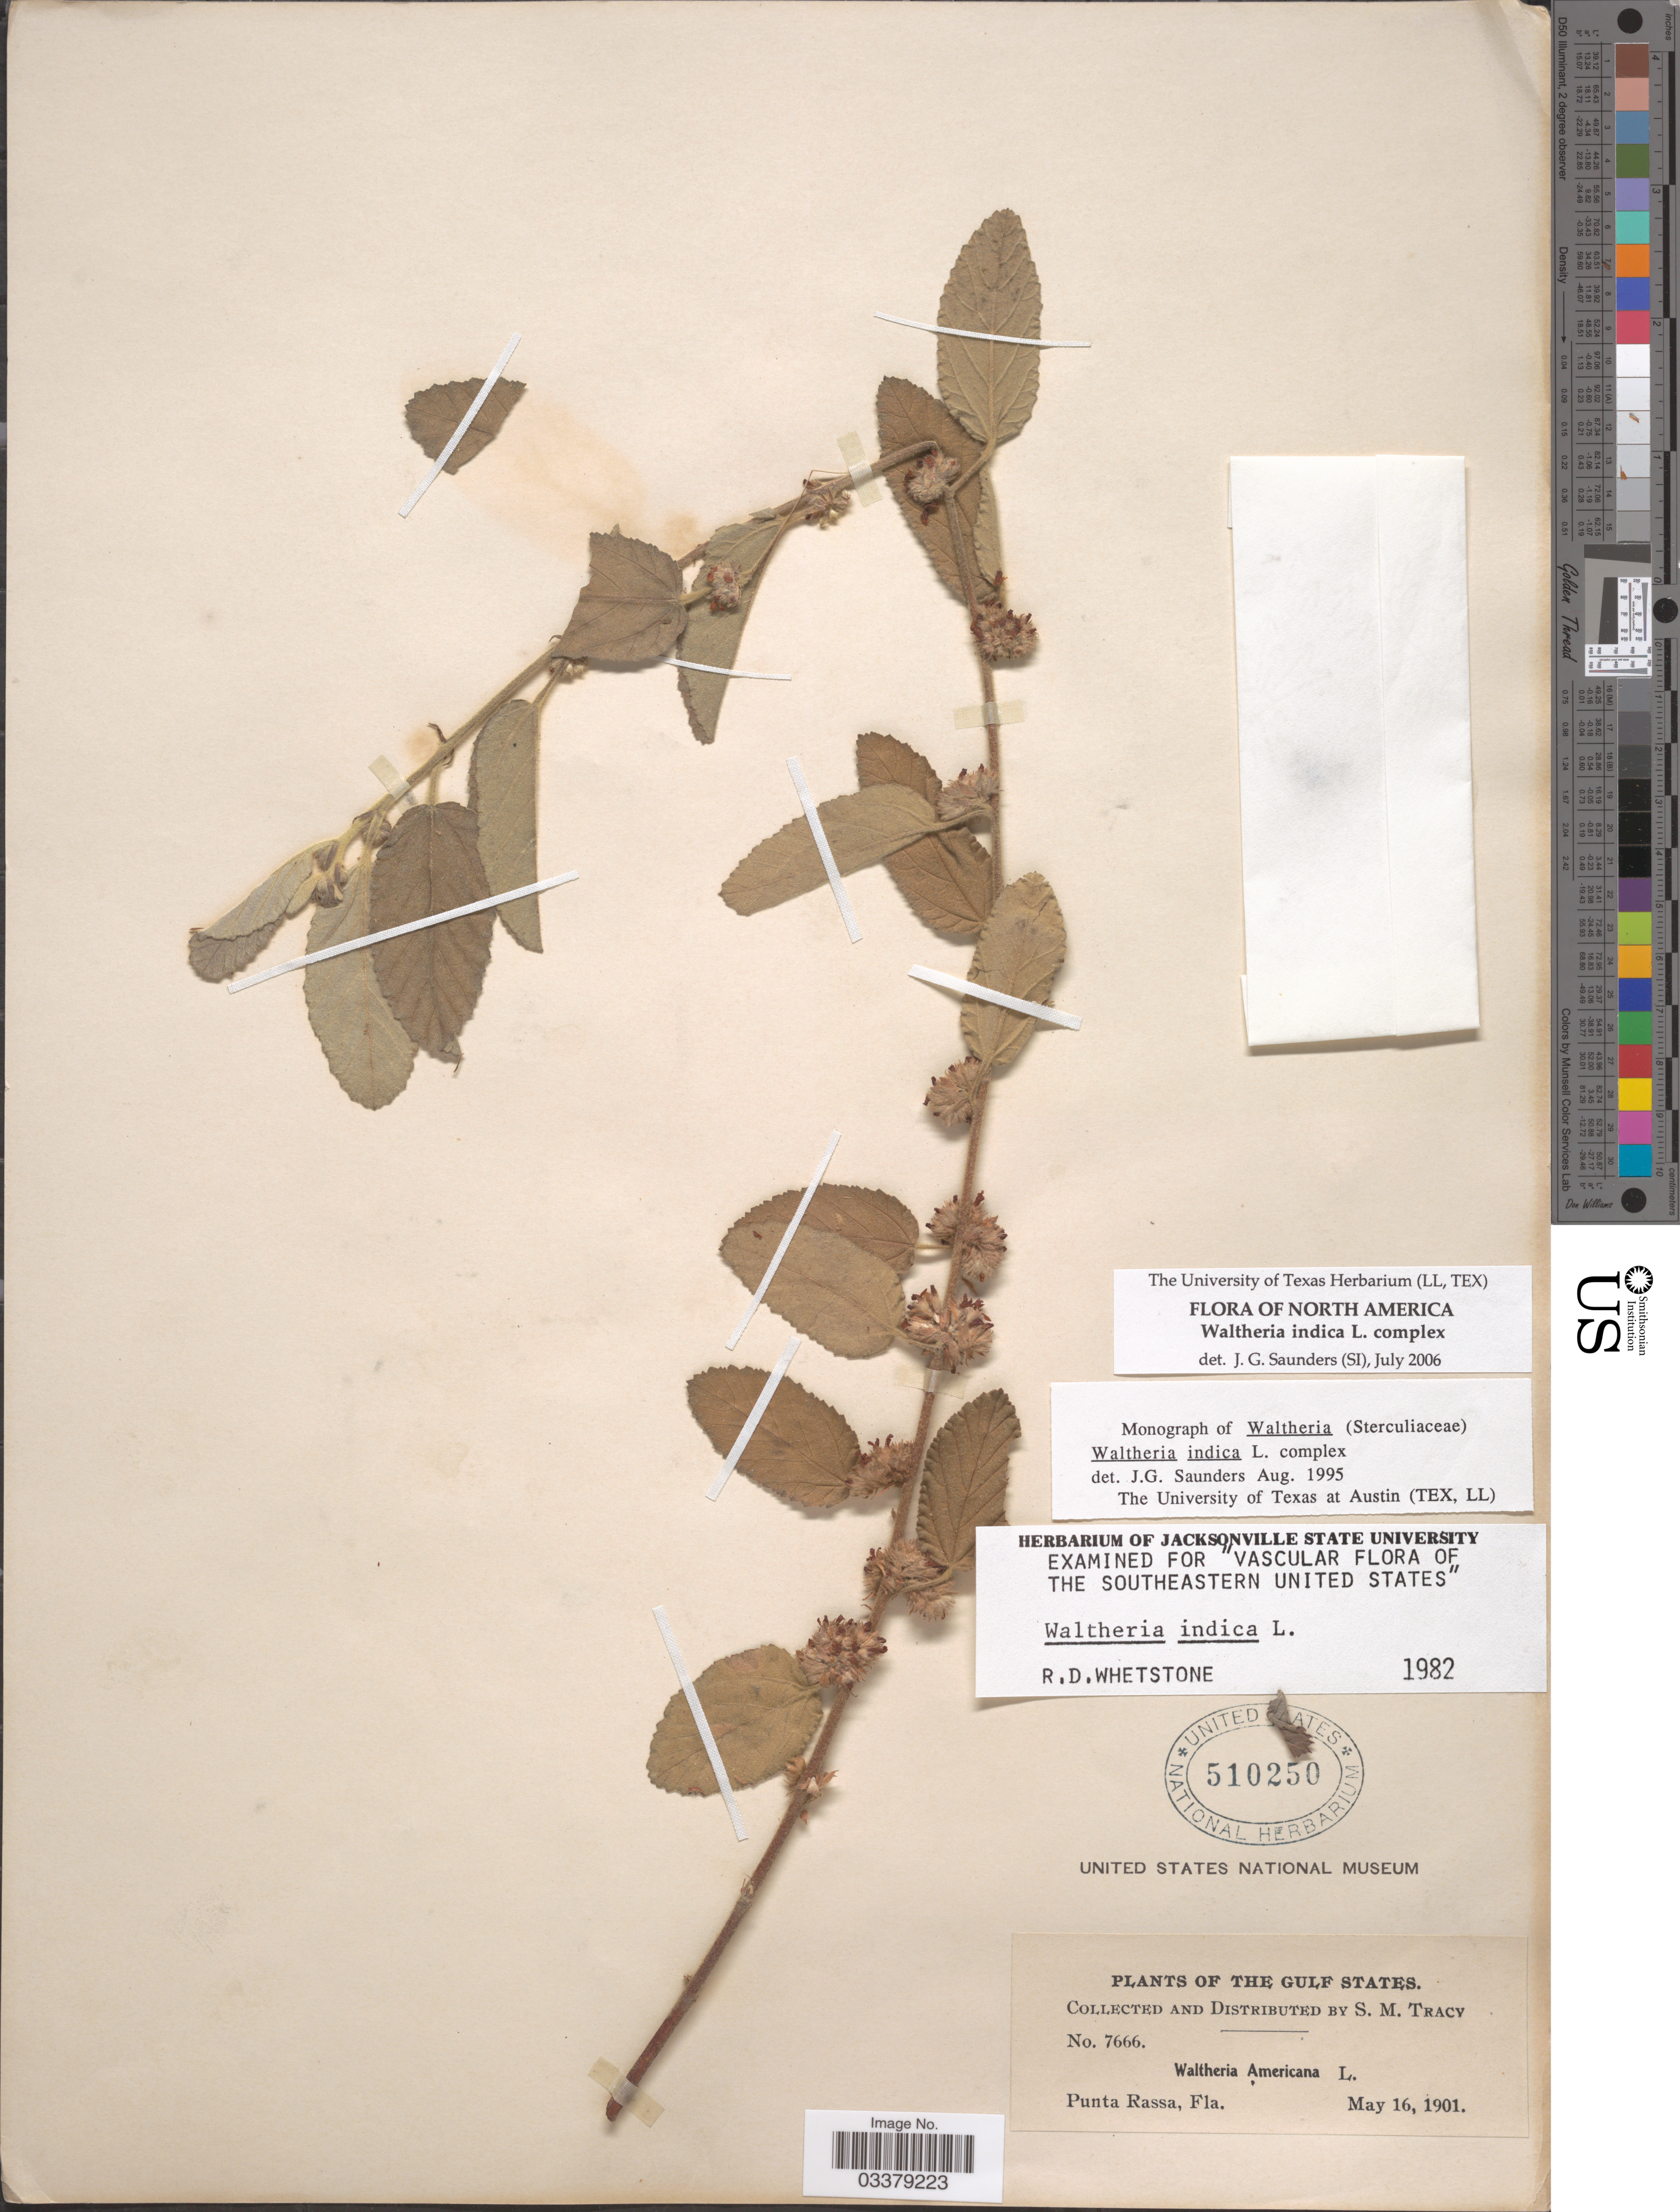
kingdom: Plantae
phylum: Tracheophyta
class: Magnoliopsida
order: Malvales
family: Malvaceae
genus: Waltheria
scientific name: Waltheria indica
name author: L.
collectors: S. M. Tracy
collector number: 7666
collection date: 1901-05-16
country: United States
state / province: Florida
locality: The Gulf States. Punta Rassa, Fla.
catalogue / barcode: US 510250